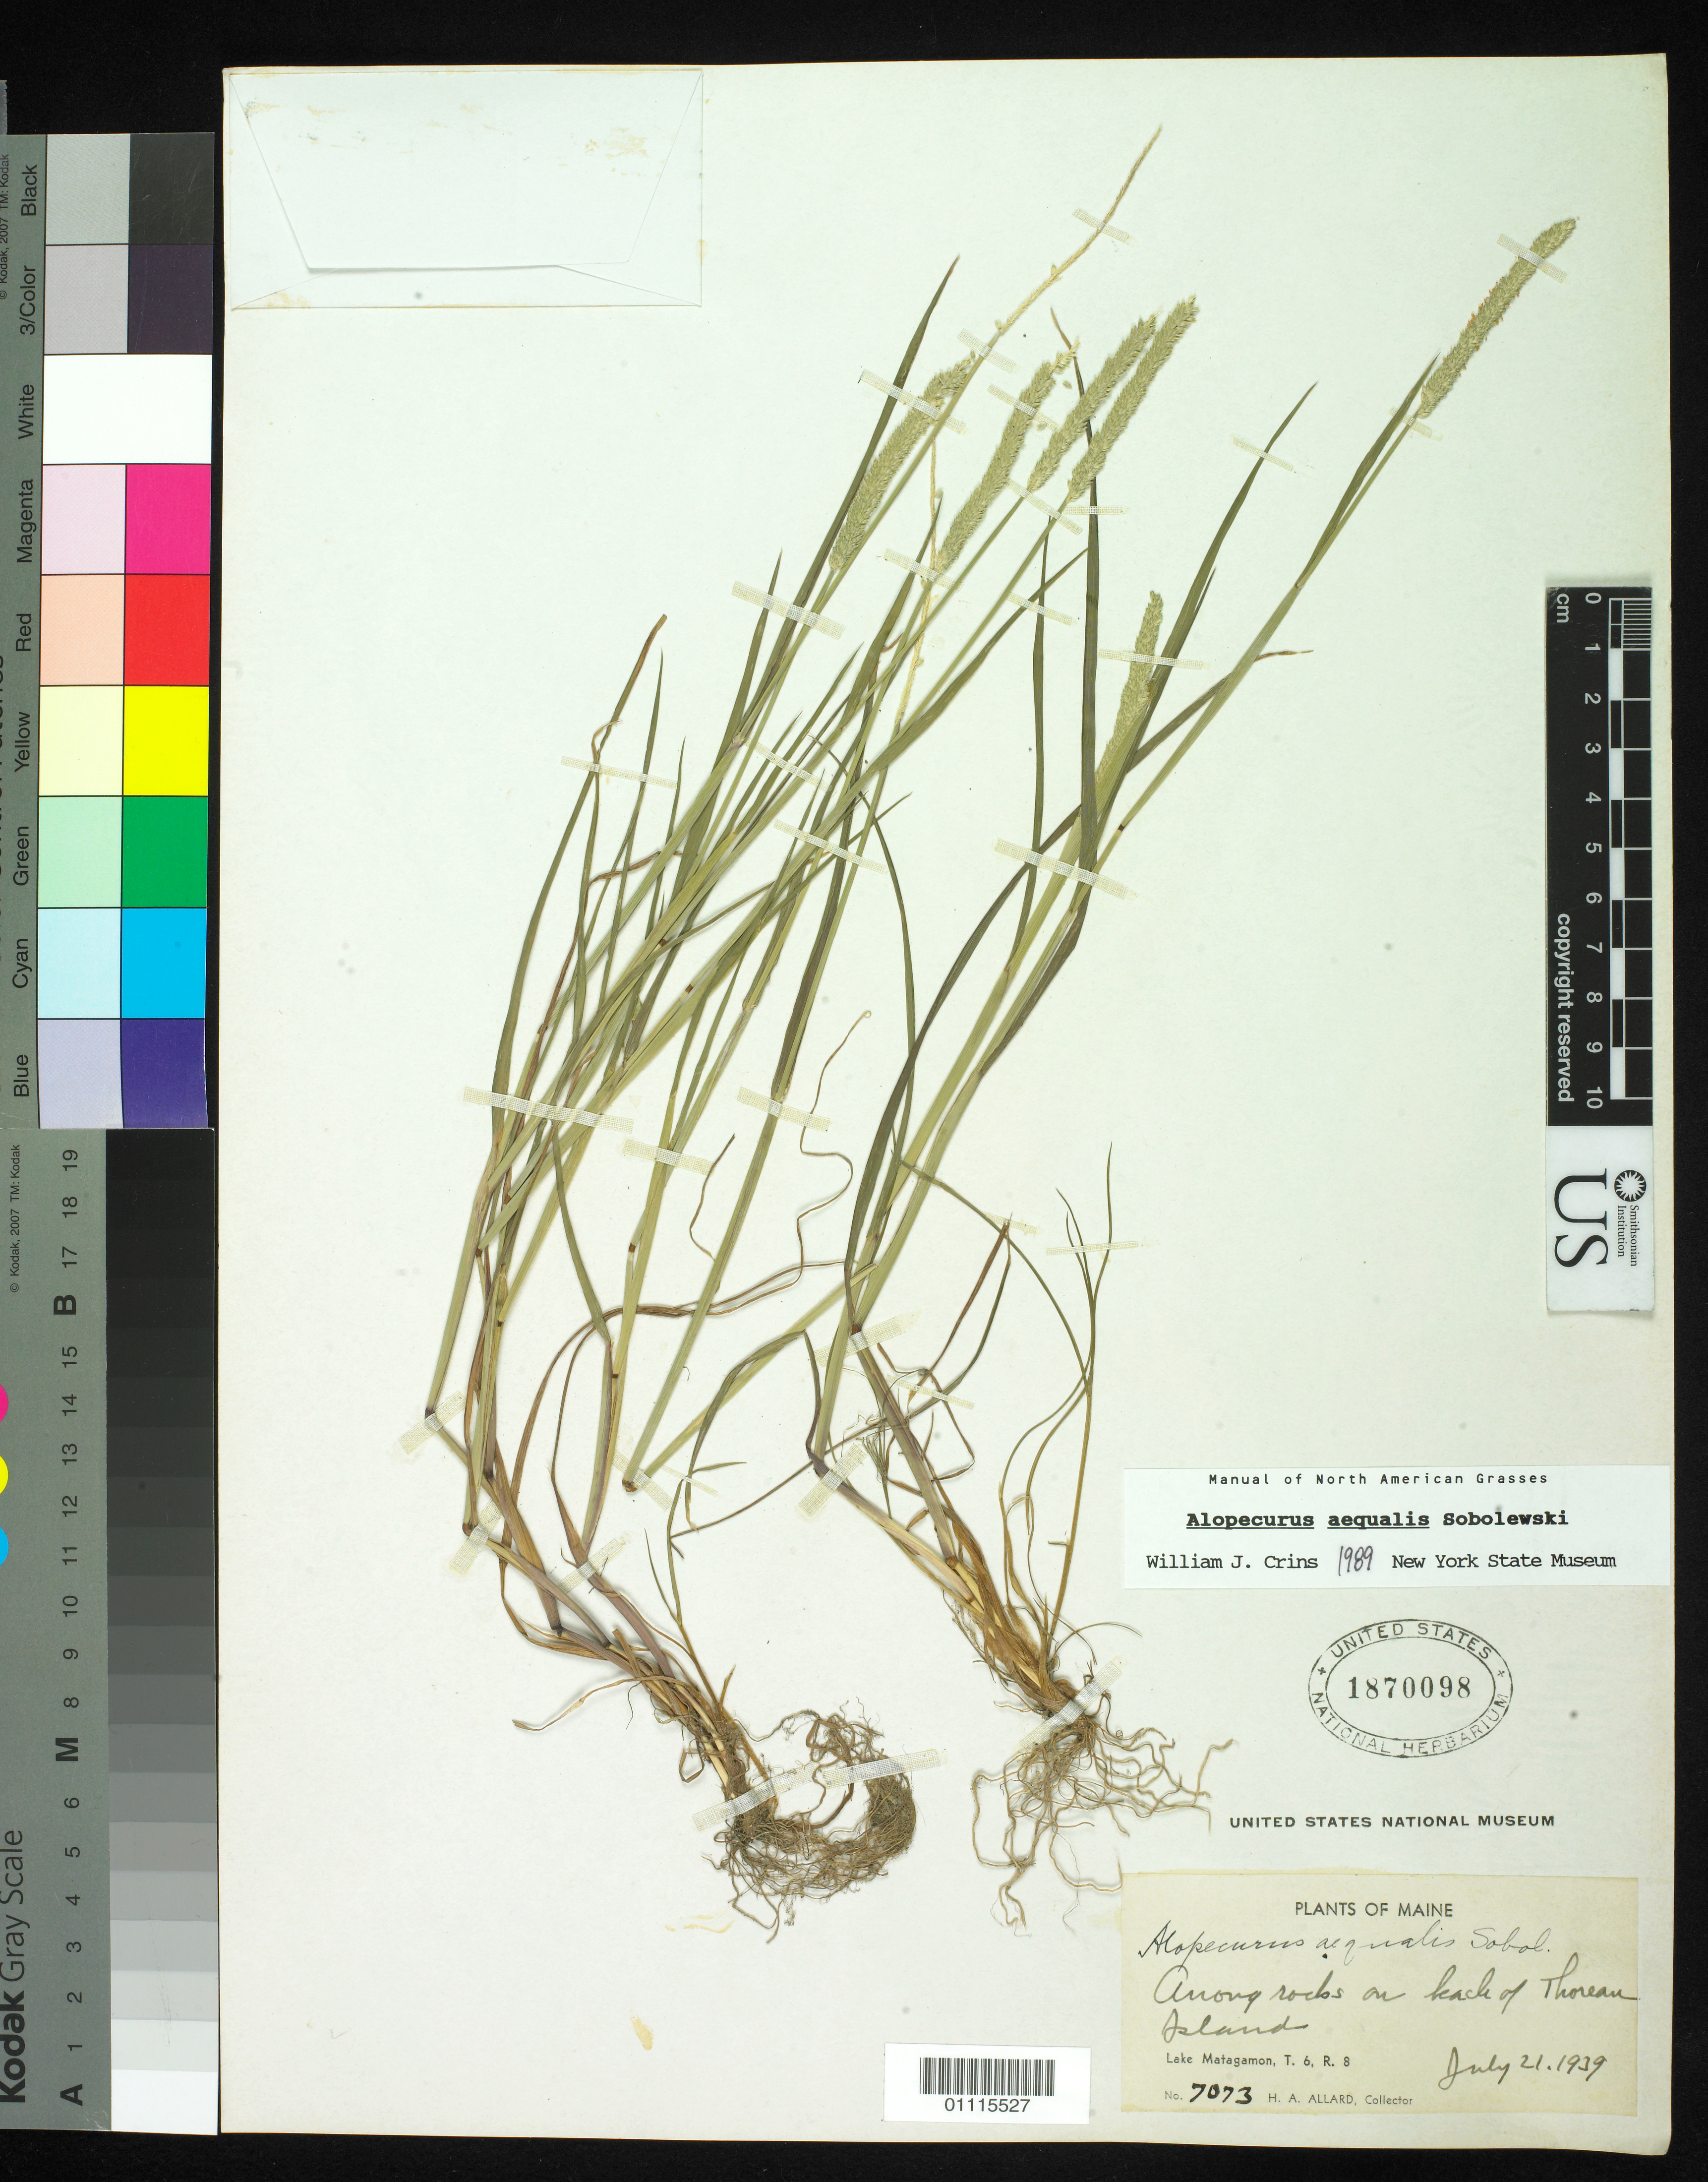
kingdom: Plantae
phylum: Tracheophyta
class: Liliopsida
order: Poales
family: Poaceae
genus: Alopecurus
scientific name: Alopecurus aequalis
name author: Sobol.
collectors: H. A. Allard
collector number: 7073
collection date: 1939-07-21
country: United States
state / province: Maine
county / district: Penobscot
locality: on beach of Thoreau Island, Lake Matagamon, T. 6, R. 8.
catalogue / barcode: US 1870098